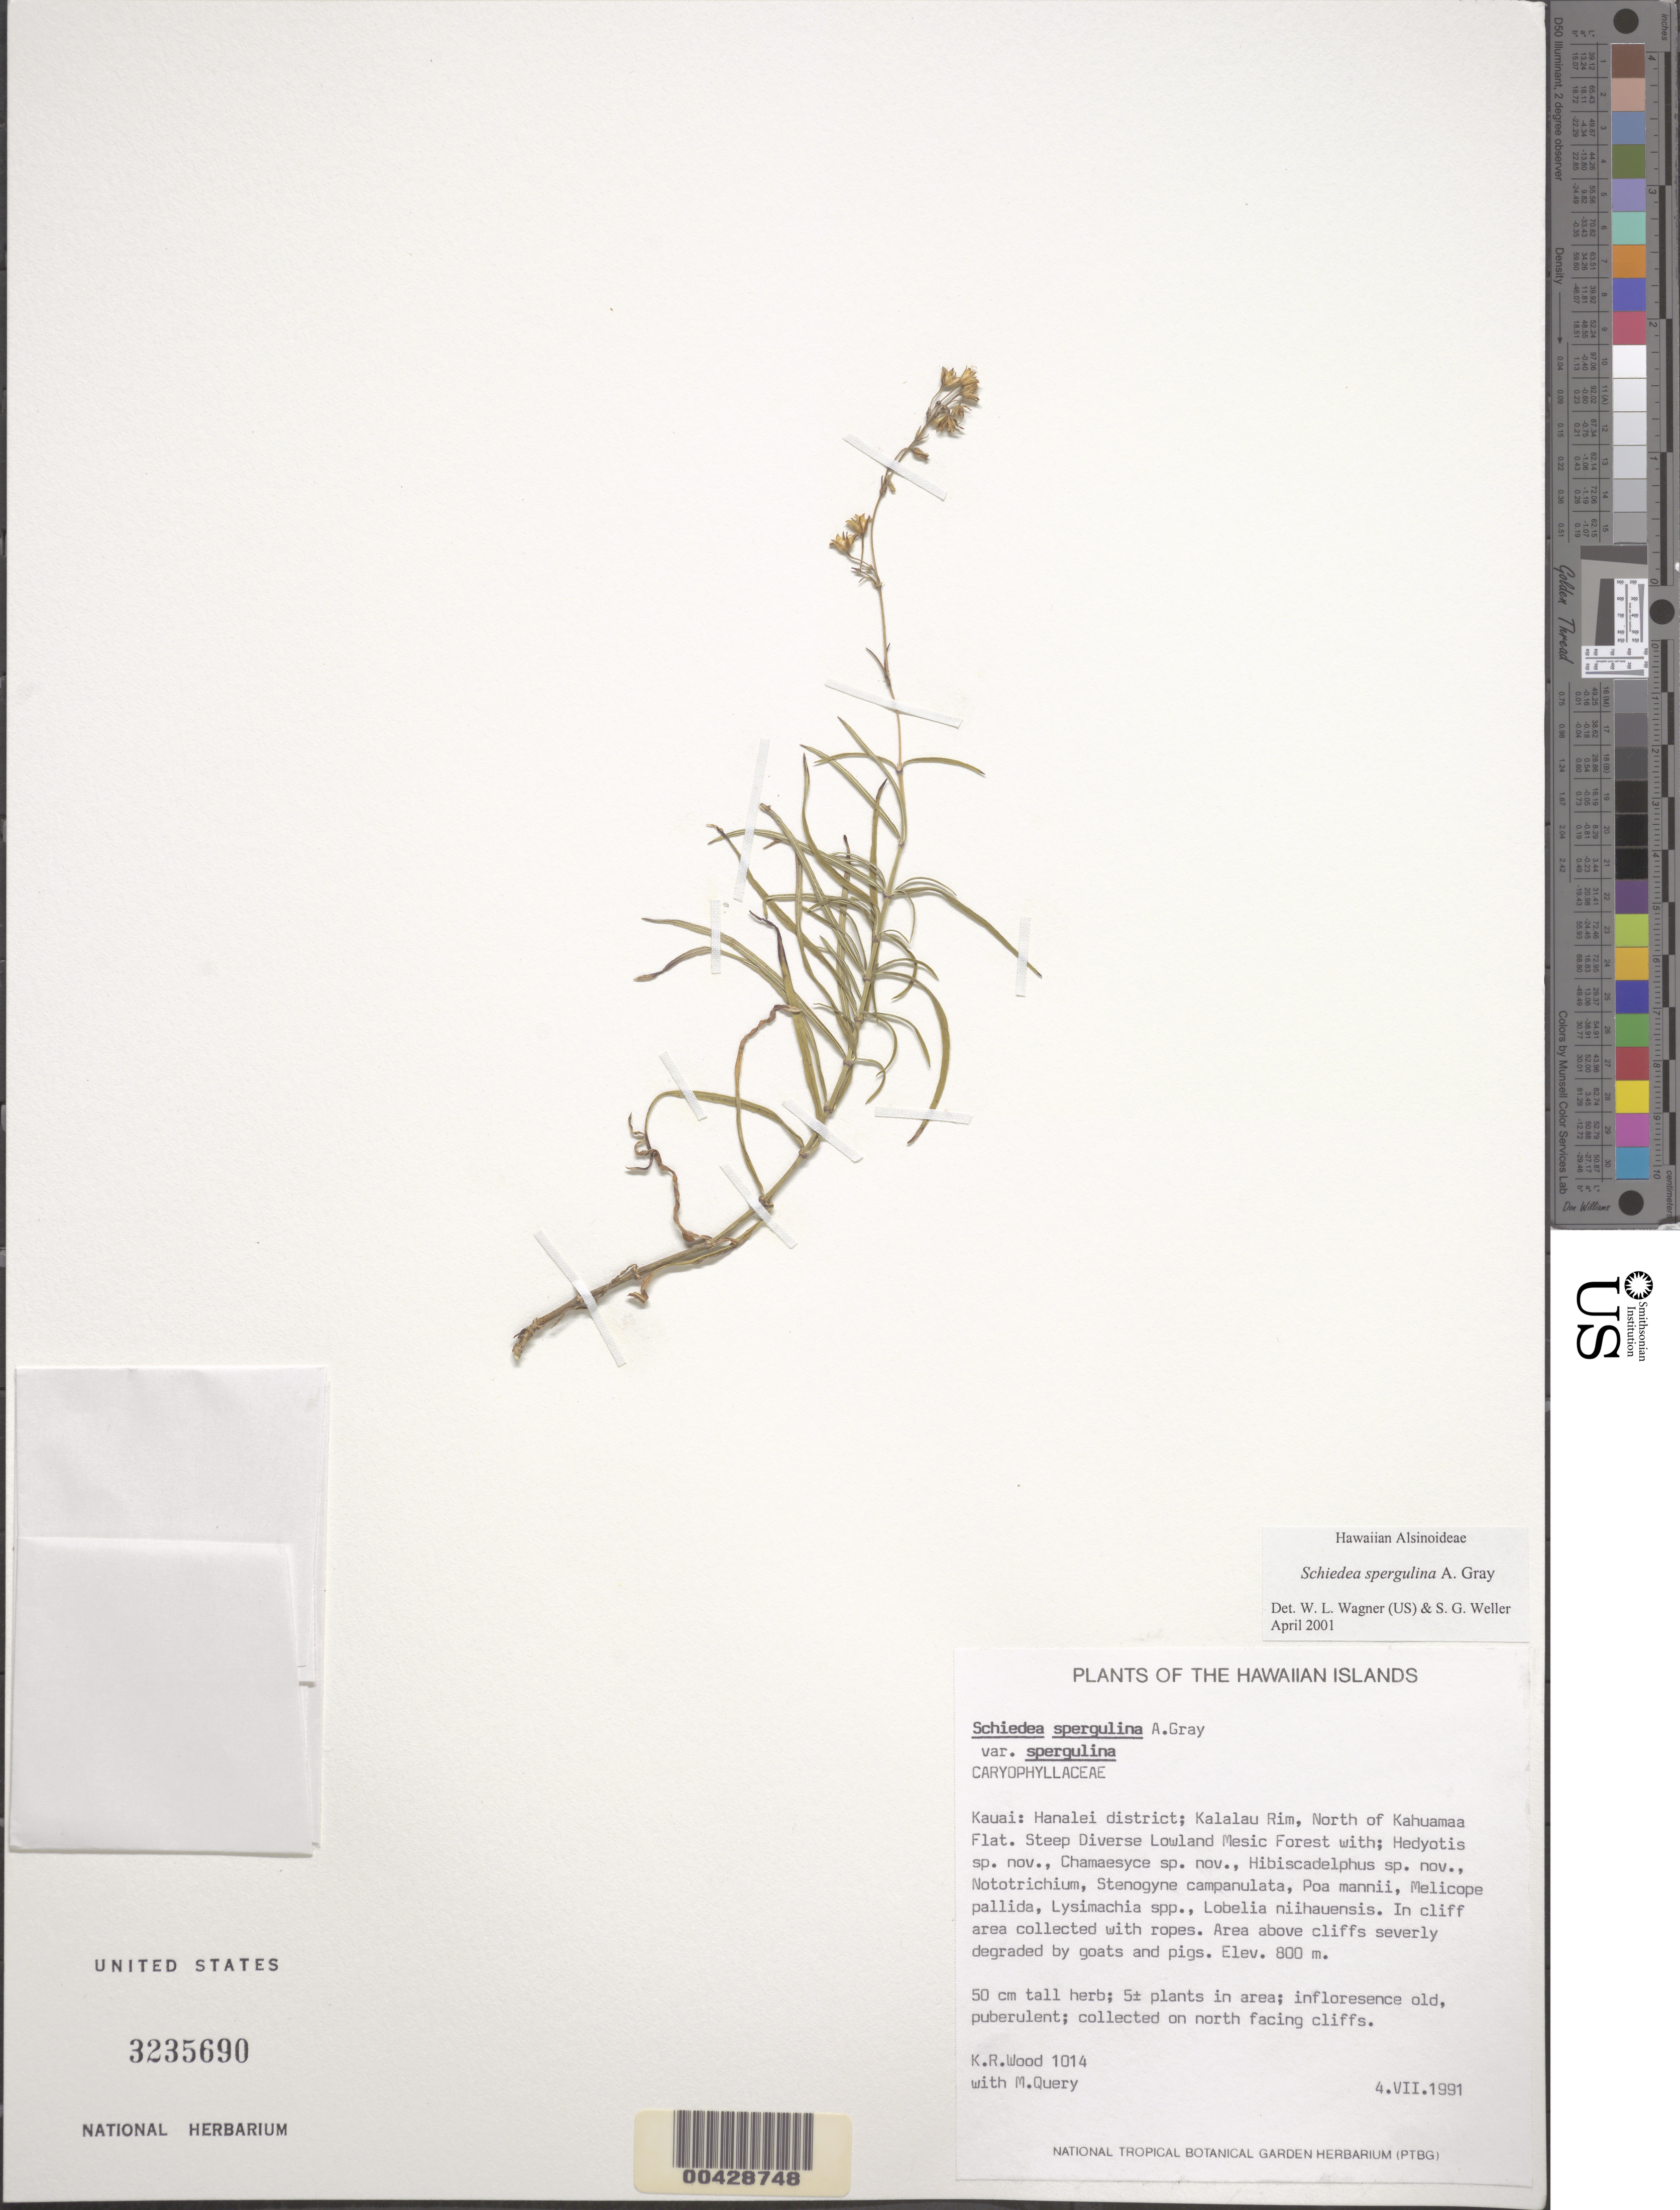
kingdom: Plantae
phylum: Tracheophyta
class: Magnoliopsida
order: Caryophyllales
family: Caryophyllaceae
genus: Schiedea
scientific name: Schiedea spergulina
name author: A. Gray in Wilkes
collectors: K. R. Wood & M. Query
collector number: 1014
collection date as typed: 4 Jul 1991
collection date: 1991-07-04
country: United States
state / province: Hawaii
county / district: Kauai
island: Kaua'i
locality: Hanalei district; Kalalau Rim, north of Kahuamaa Flat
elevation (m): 800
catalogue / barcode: US 3235690